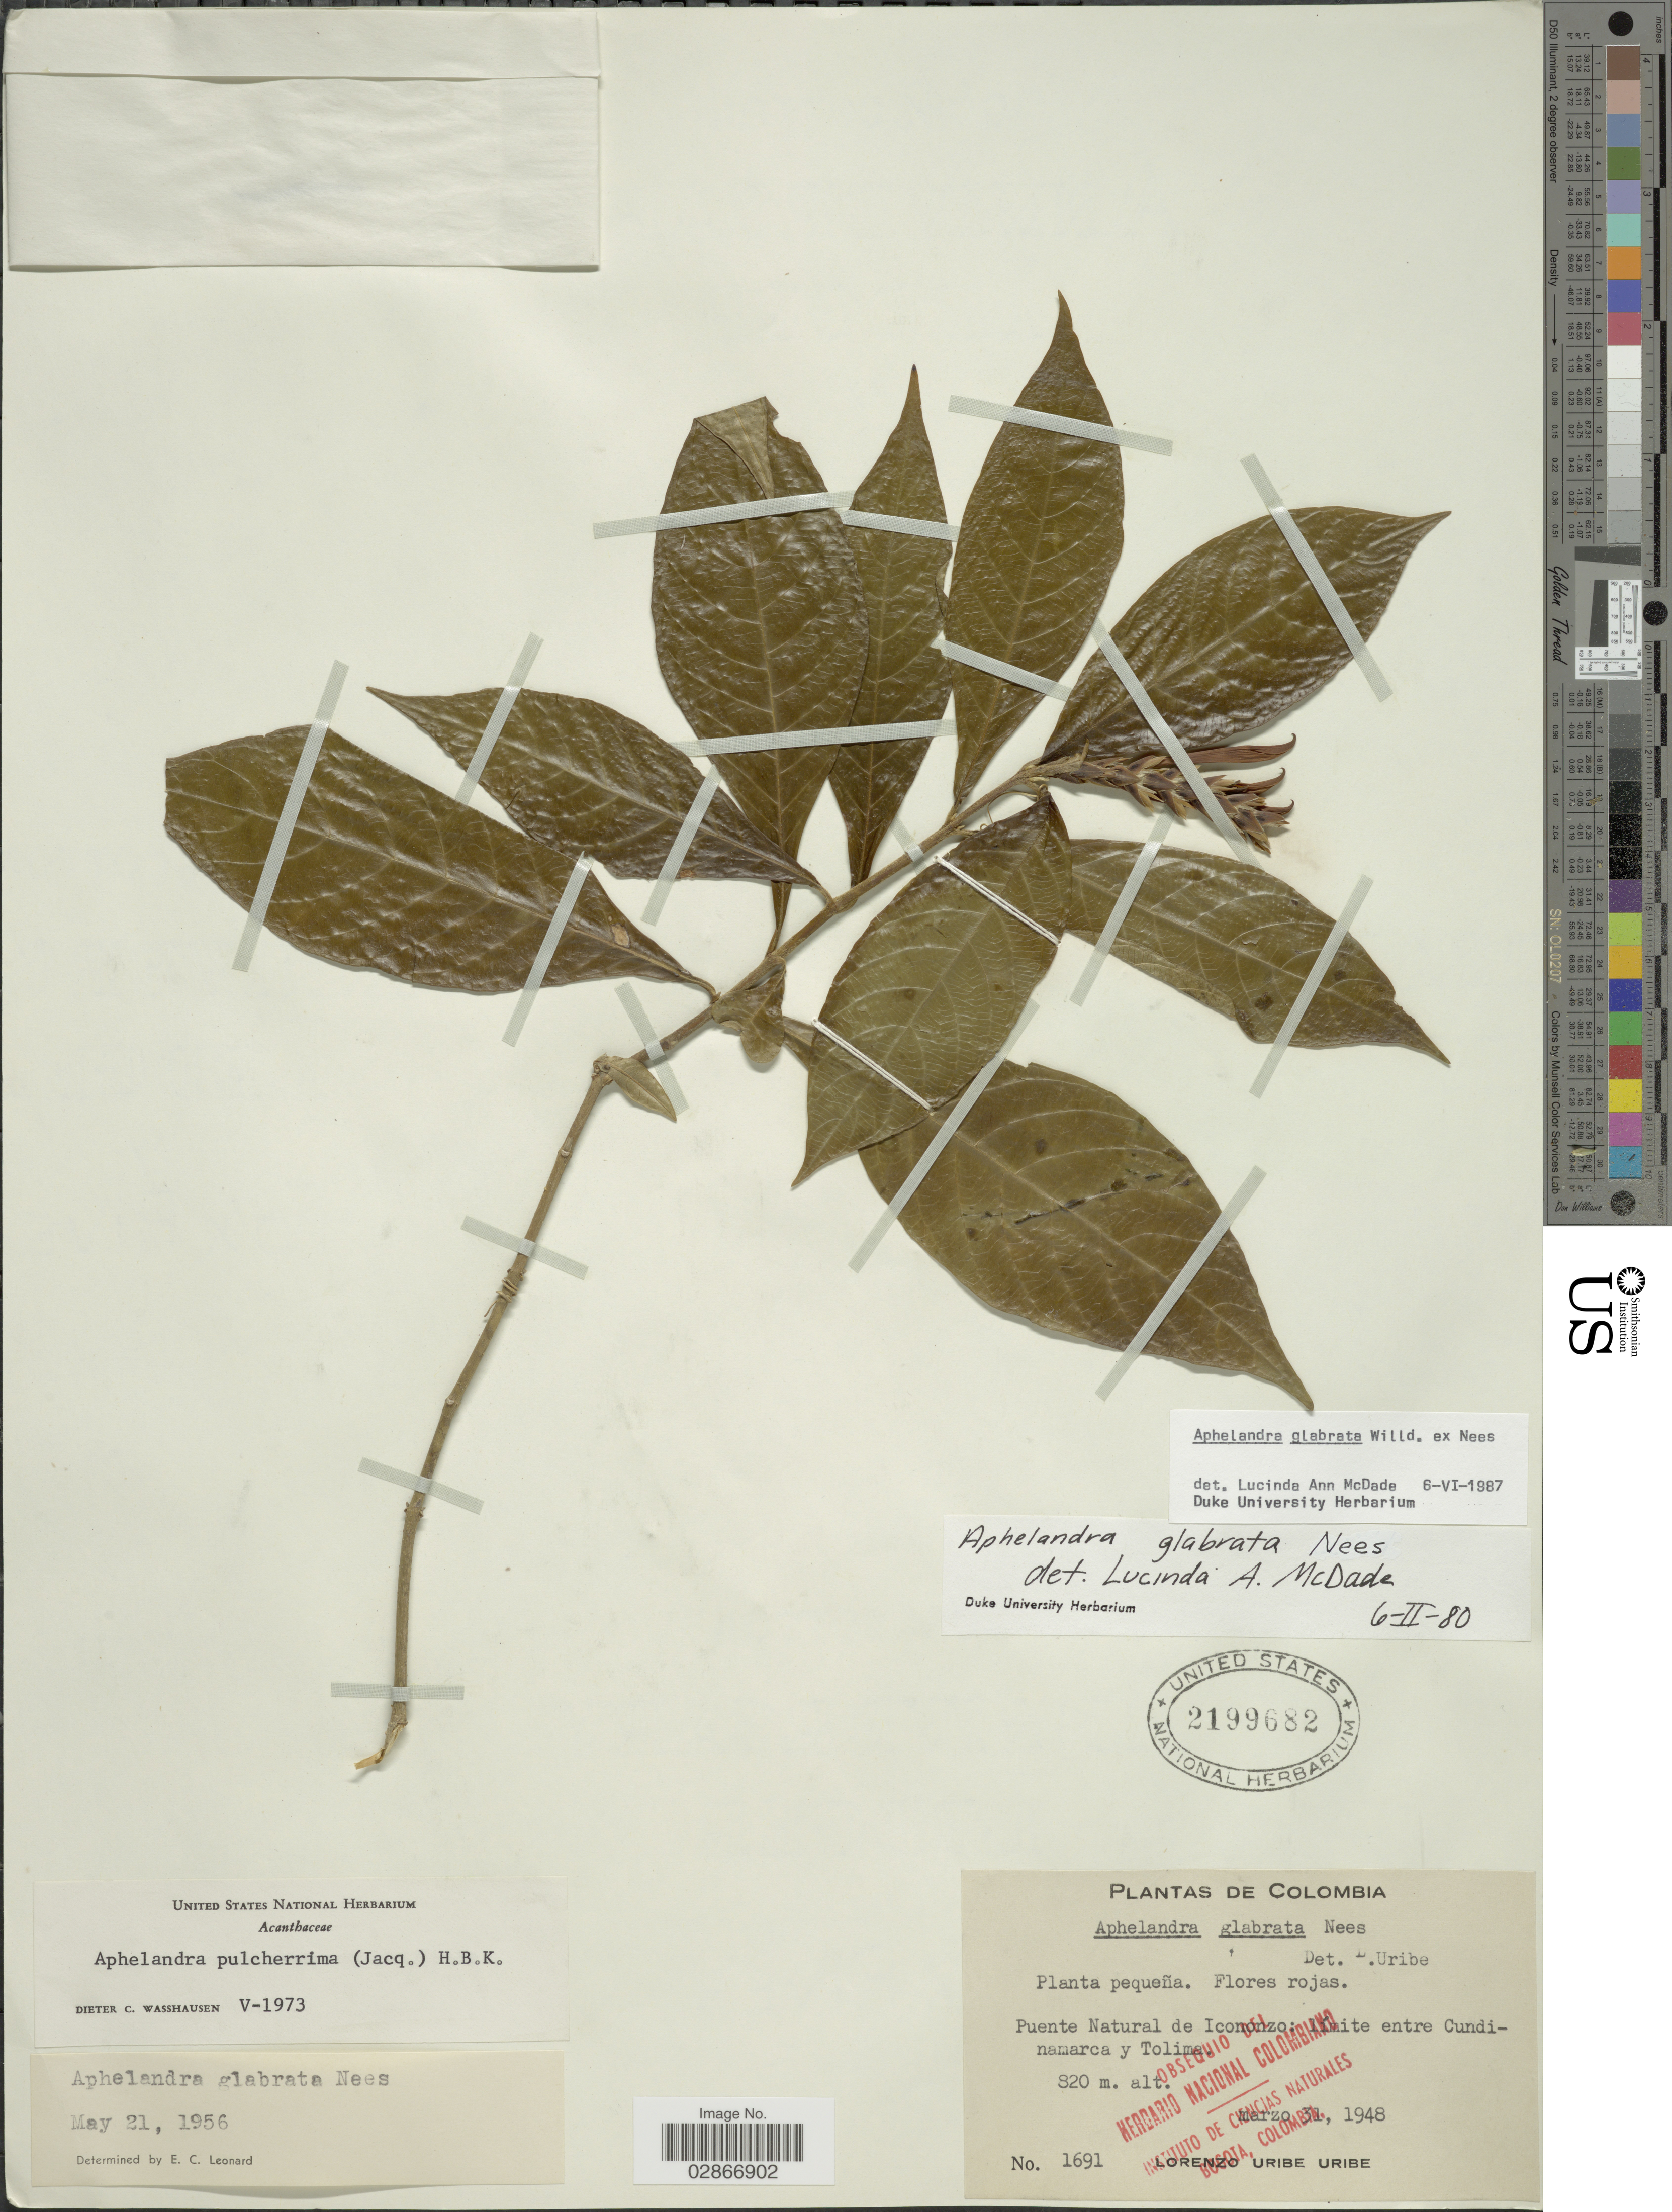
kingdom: Plantae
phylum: Tracheophyta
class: Magnoliopsida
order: Lamiales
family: Acanthaceae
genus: Aphelandra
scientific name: Aphelandra glabrata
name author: Willd. ex Nees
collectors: L. Uribe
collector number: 1691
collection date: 1948-03-31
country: Colombia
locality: Puente Natural de Icononzo: límite entre Cundinamarca y Tolima.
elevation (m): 820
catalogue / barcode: US 2199682